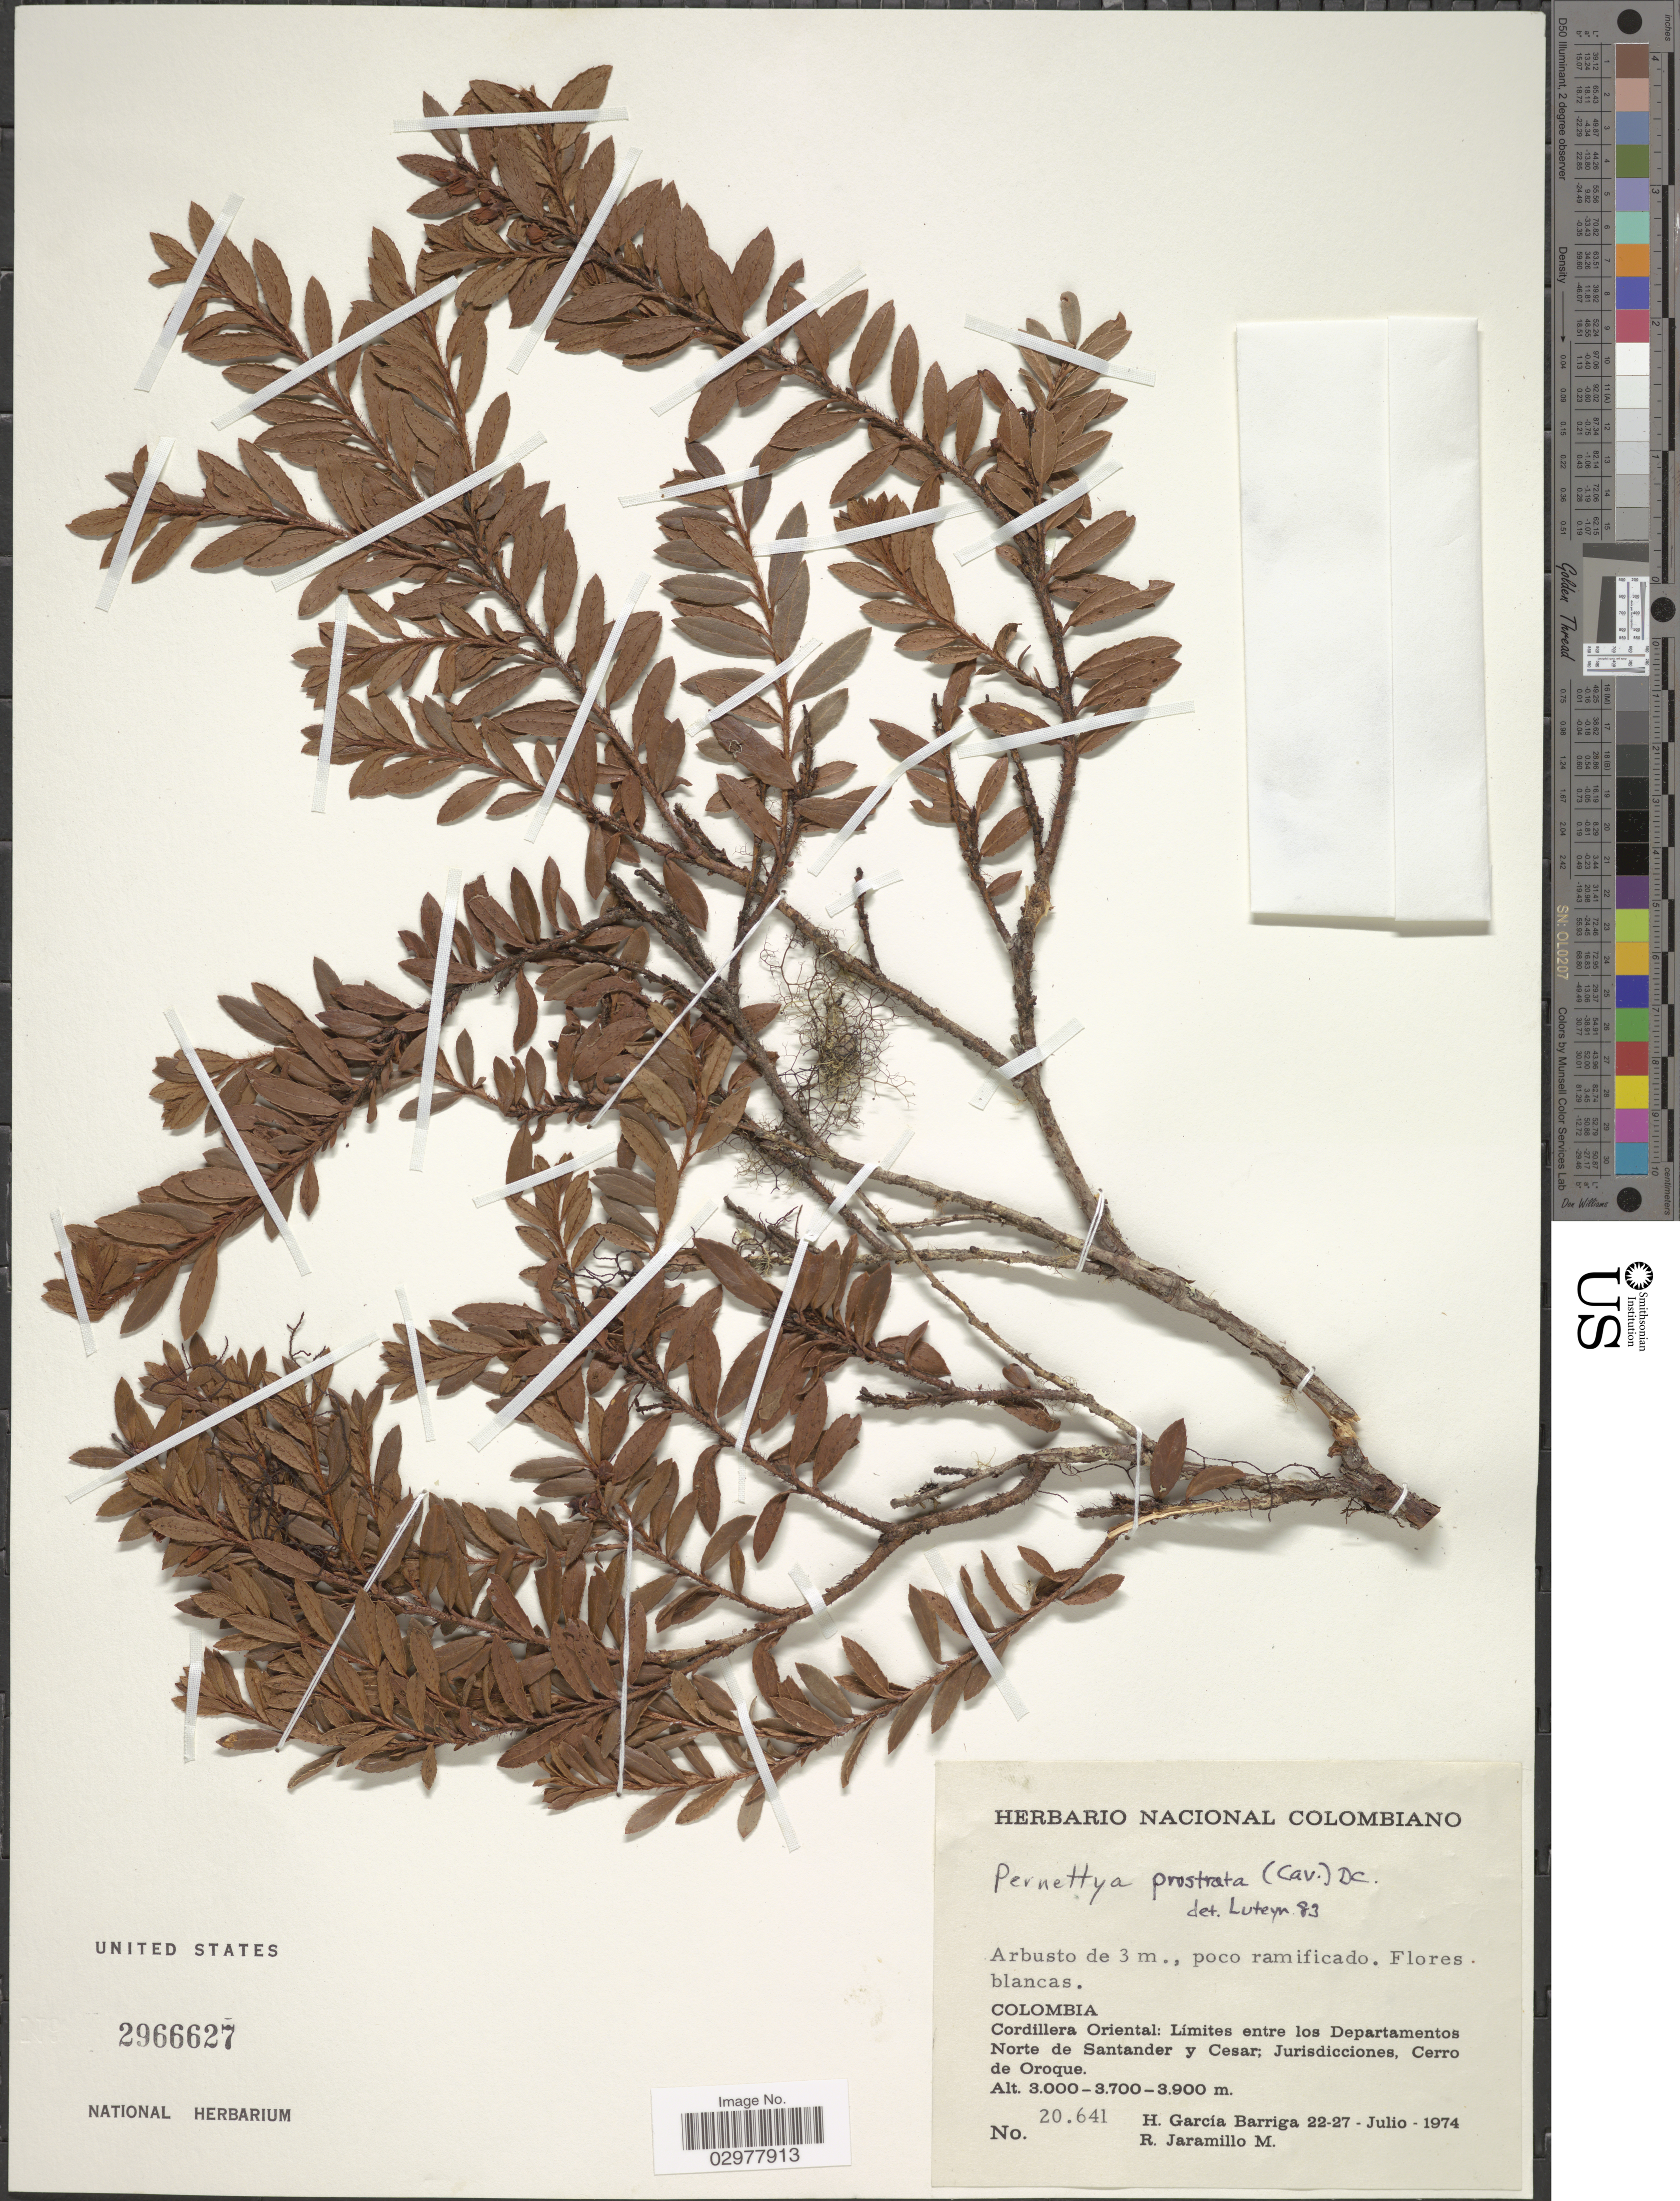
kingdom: Plantae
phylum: Tracheophyta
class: Magnoliopsida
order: Ericales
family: Ericaceae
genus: Pernettya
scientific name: Pernettya prostrata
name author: (Cav.) DC.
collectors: H. García Barriga & R. Jaramillo M.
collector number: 20641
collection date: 1974-07-22/1974-07-27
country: Colombia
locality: Cordillera Oriental: Límites entre los Departamentos Norte de Santander y Cesar; Jurisdicciones, Cerro de Oroque.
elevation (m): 3000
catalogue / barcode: US 2966627